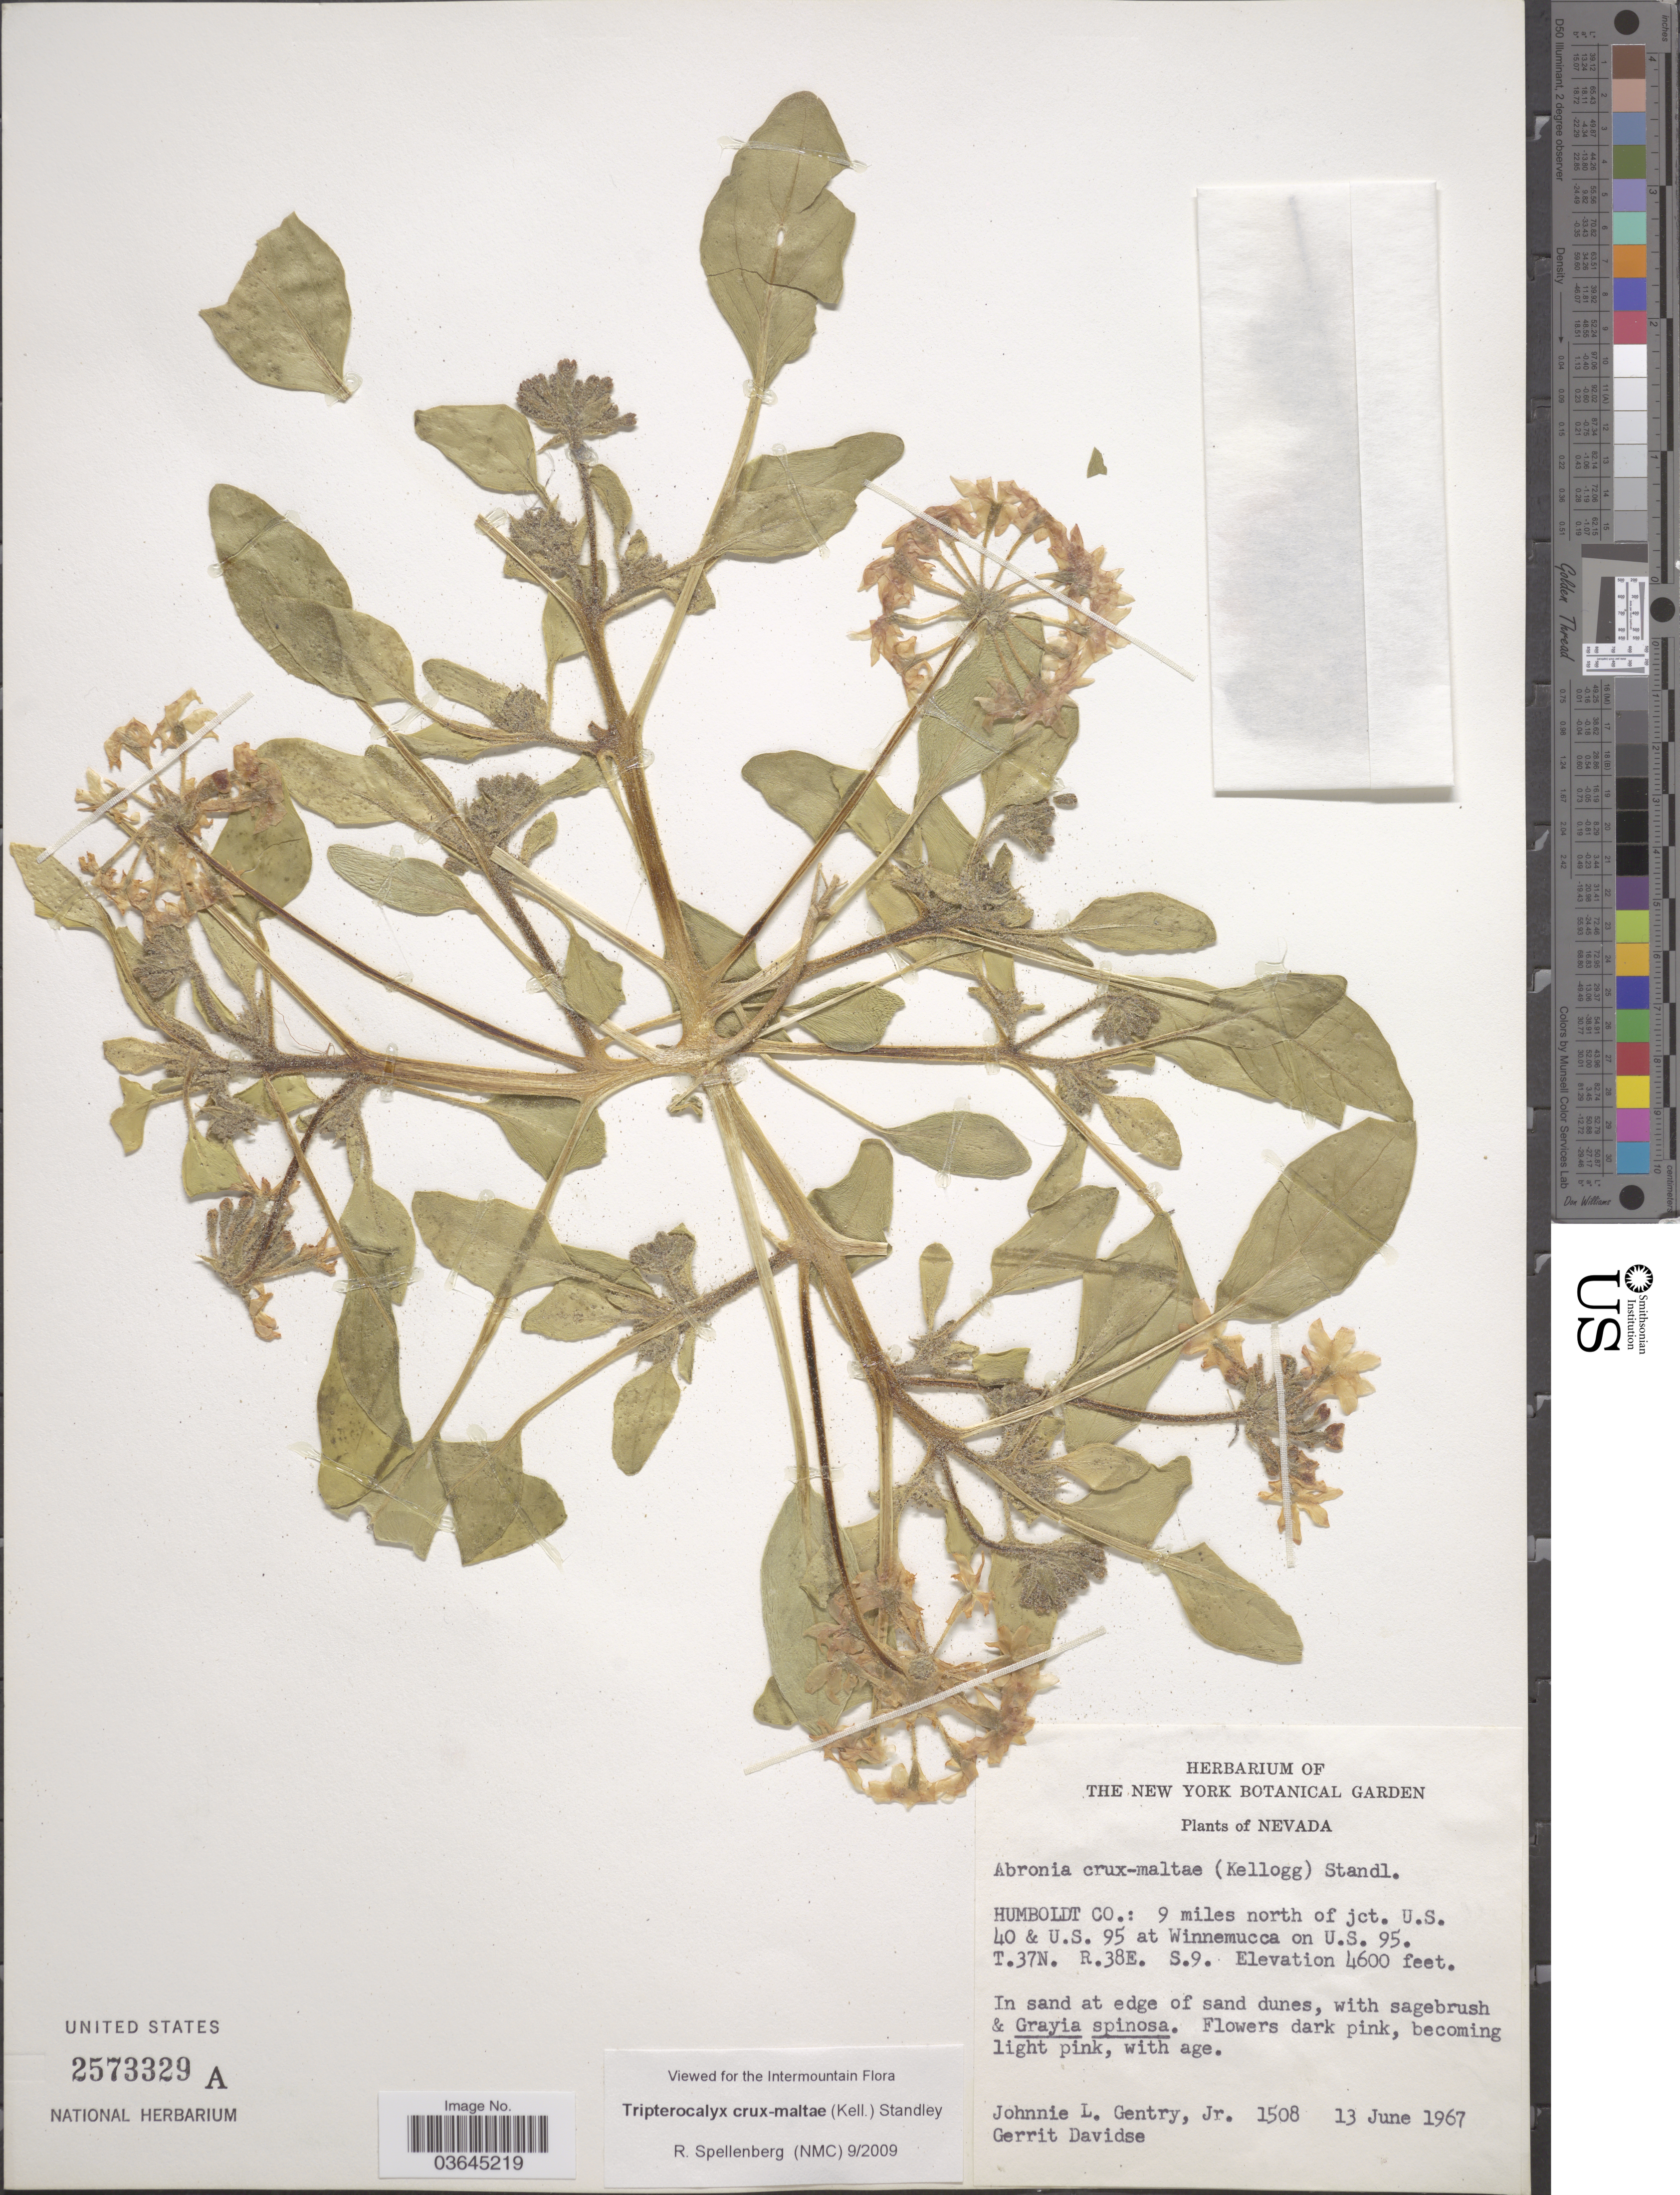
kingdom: Plantae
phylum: Tracheophyta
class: Magnoliopsida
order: Caryophyllales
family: Nyctaginaceae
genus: Tripterocalyx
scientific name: Tripterocalyx crux-maltae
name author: Standl.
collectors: J. L. Gentry & G. Davidse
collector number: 1508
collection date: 1967-06-13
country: United States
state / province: Nevada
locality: Humboldt Co.: 9 miles north of jct. U.S. 40 & U.S. 95 at Winnemucca on U. S. 95. T.37N. R.38E. S.9.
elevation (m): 1402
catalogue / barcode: US 2573329A